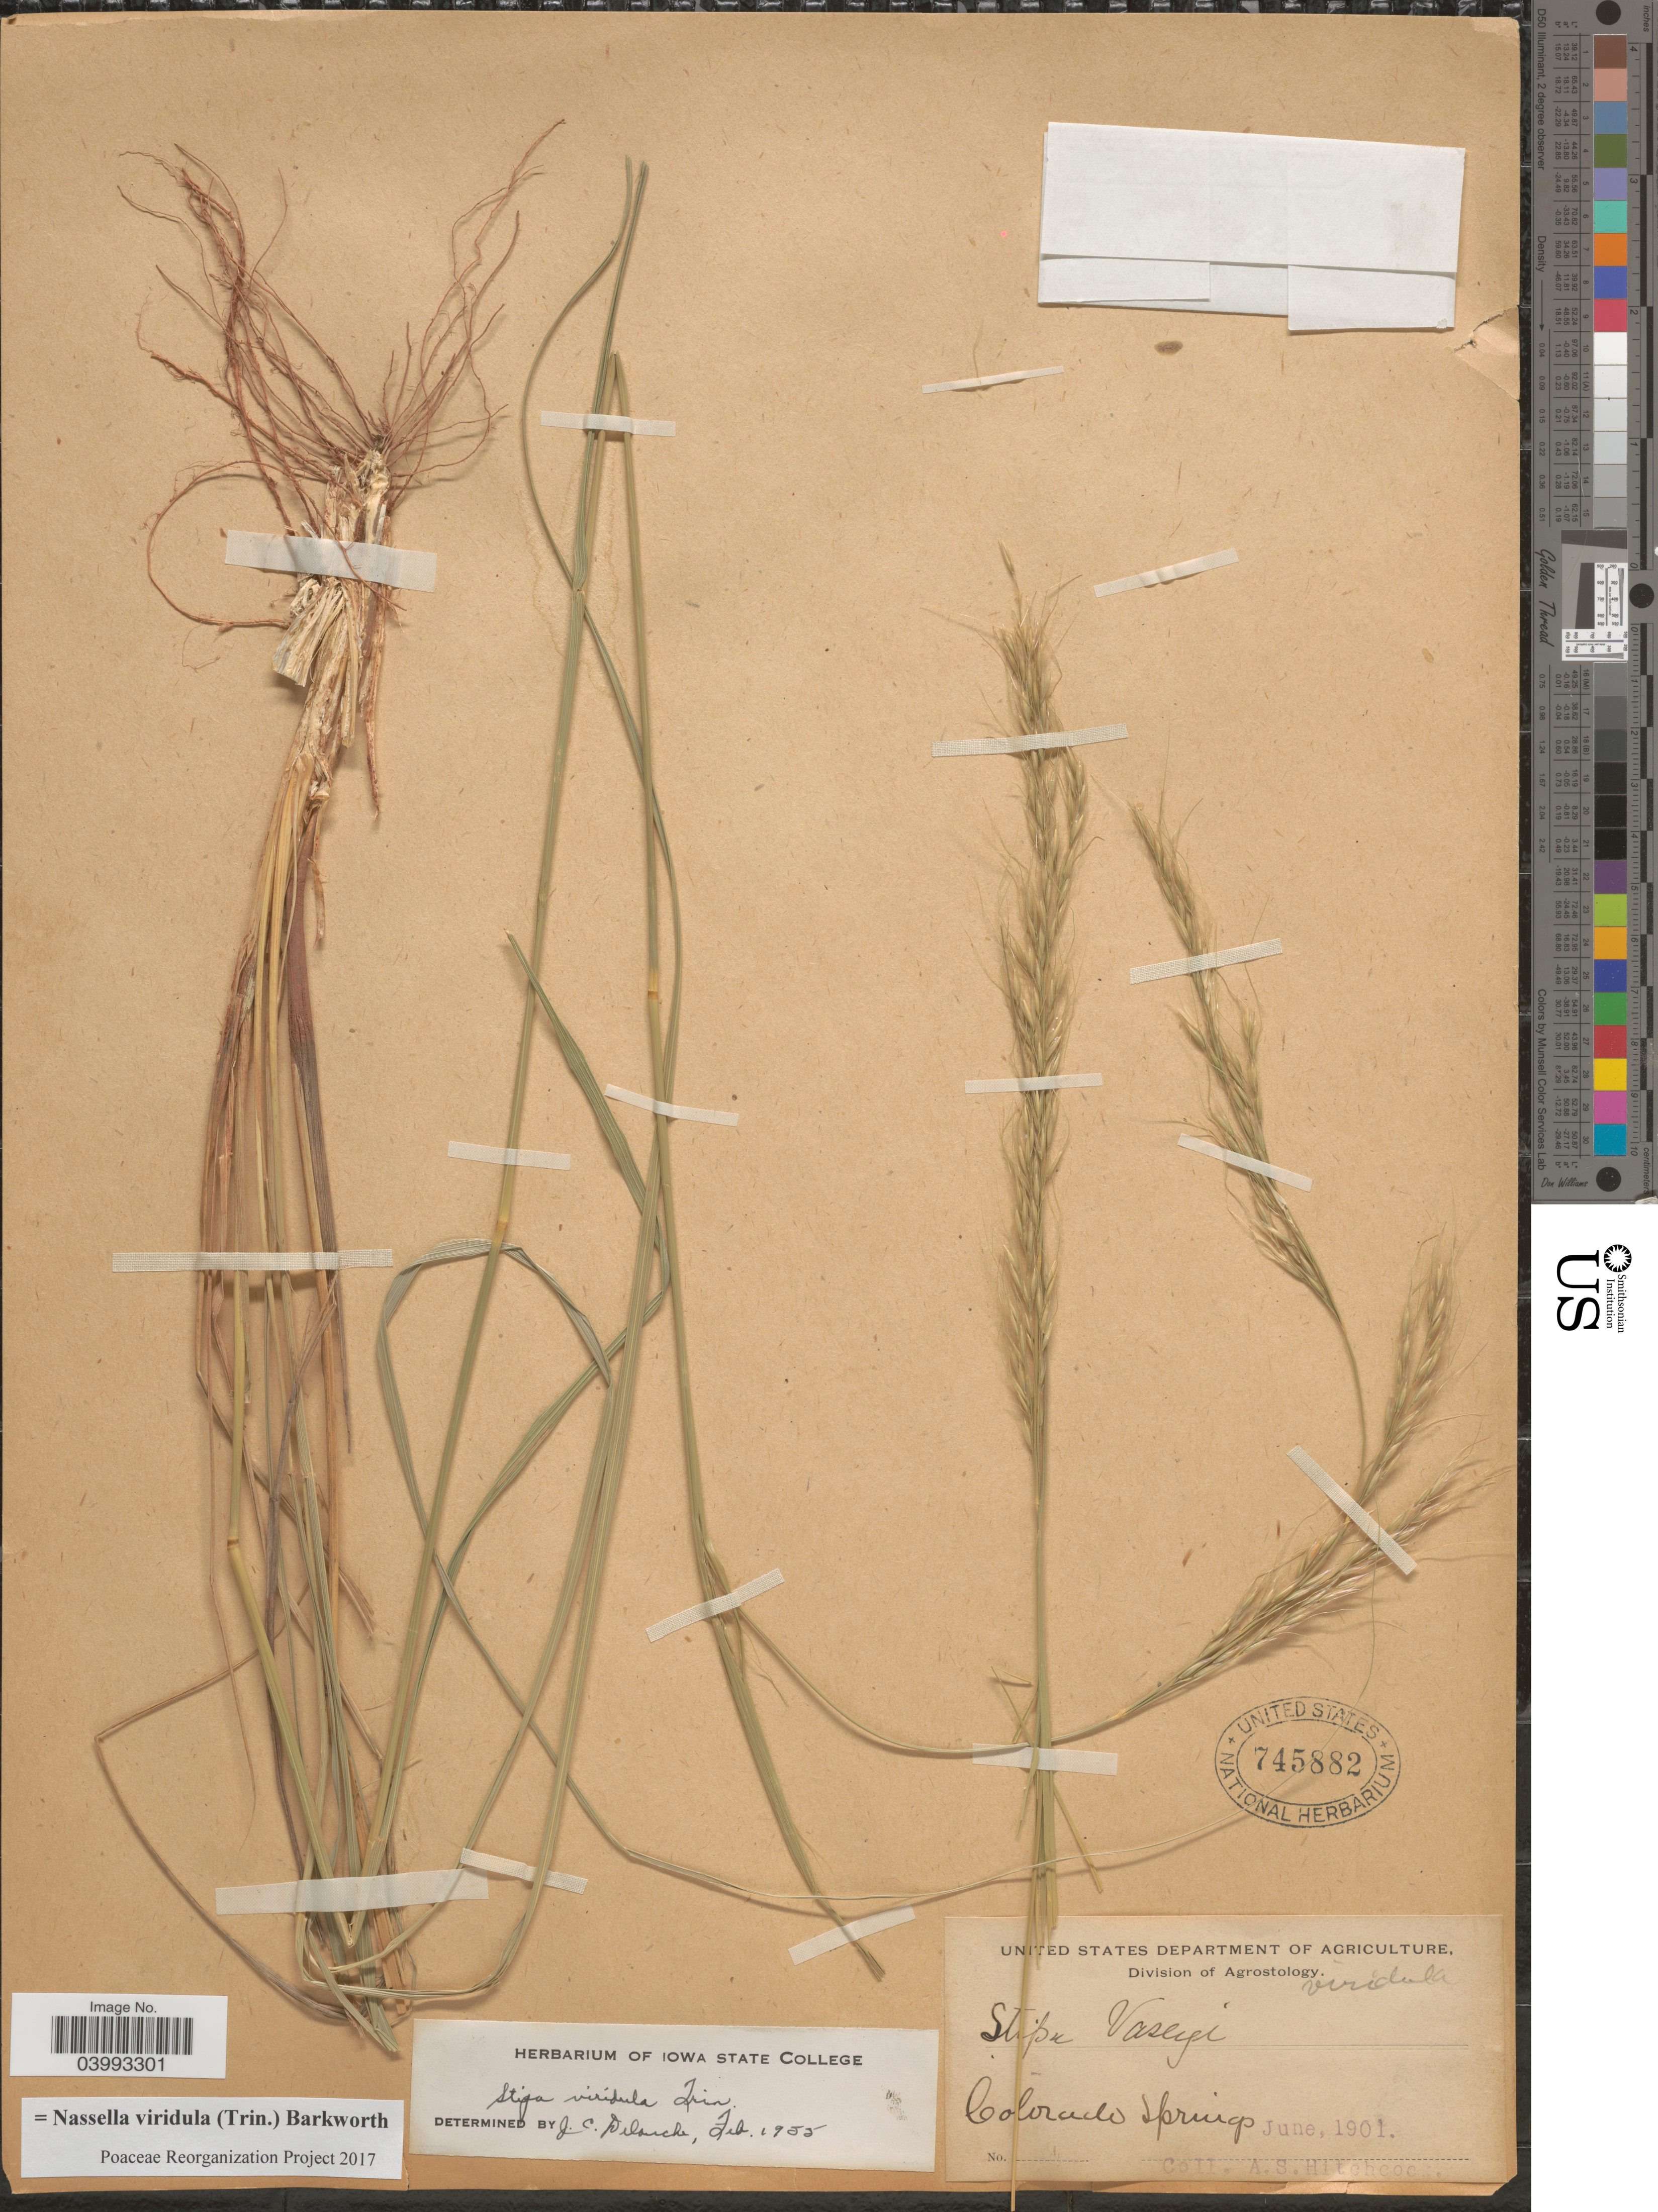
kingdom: Plantae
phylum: Tracheophyta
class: Liliopsida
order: Poales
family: Poaceae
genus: Nassella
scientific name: Nassella viridula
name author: (Trin.) Barkworth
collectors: A. S. Hitchcock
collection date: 1901-06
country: United States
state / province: Colorado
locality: Colorado Springs.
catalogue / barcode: US 745882